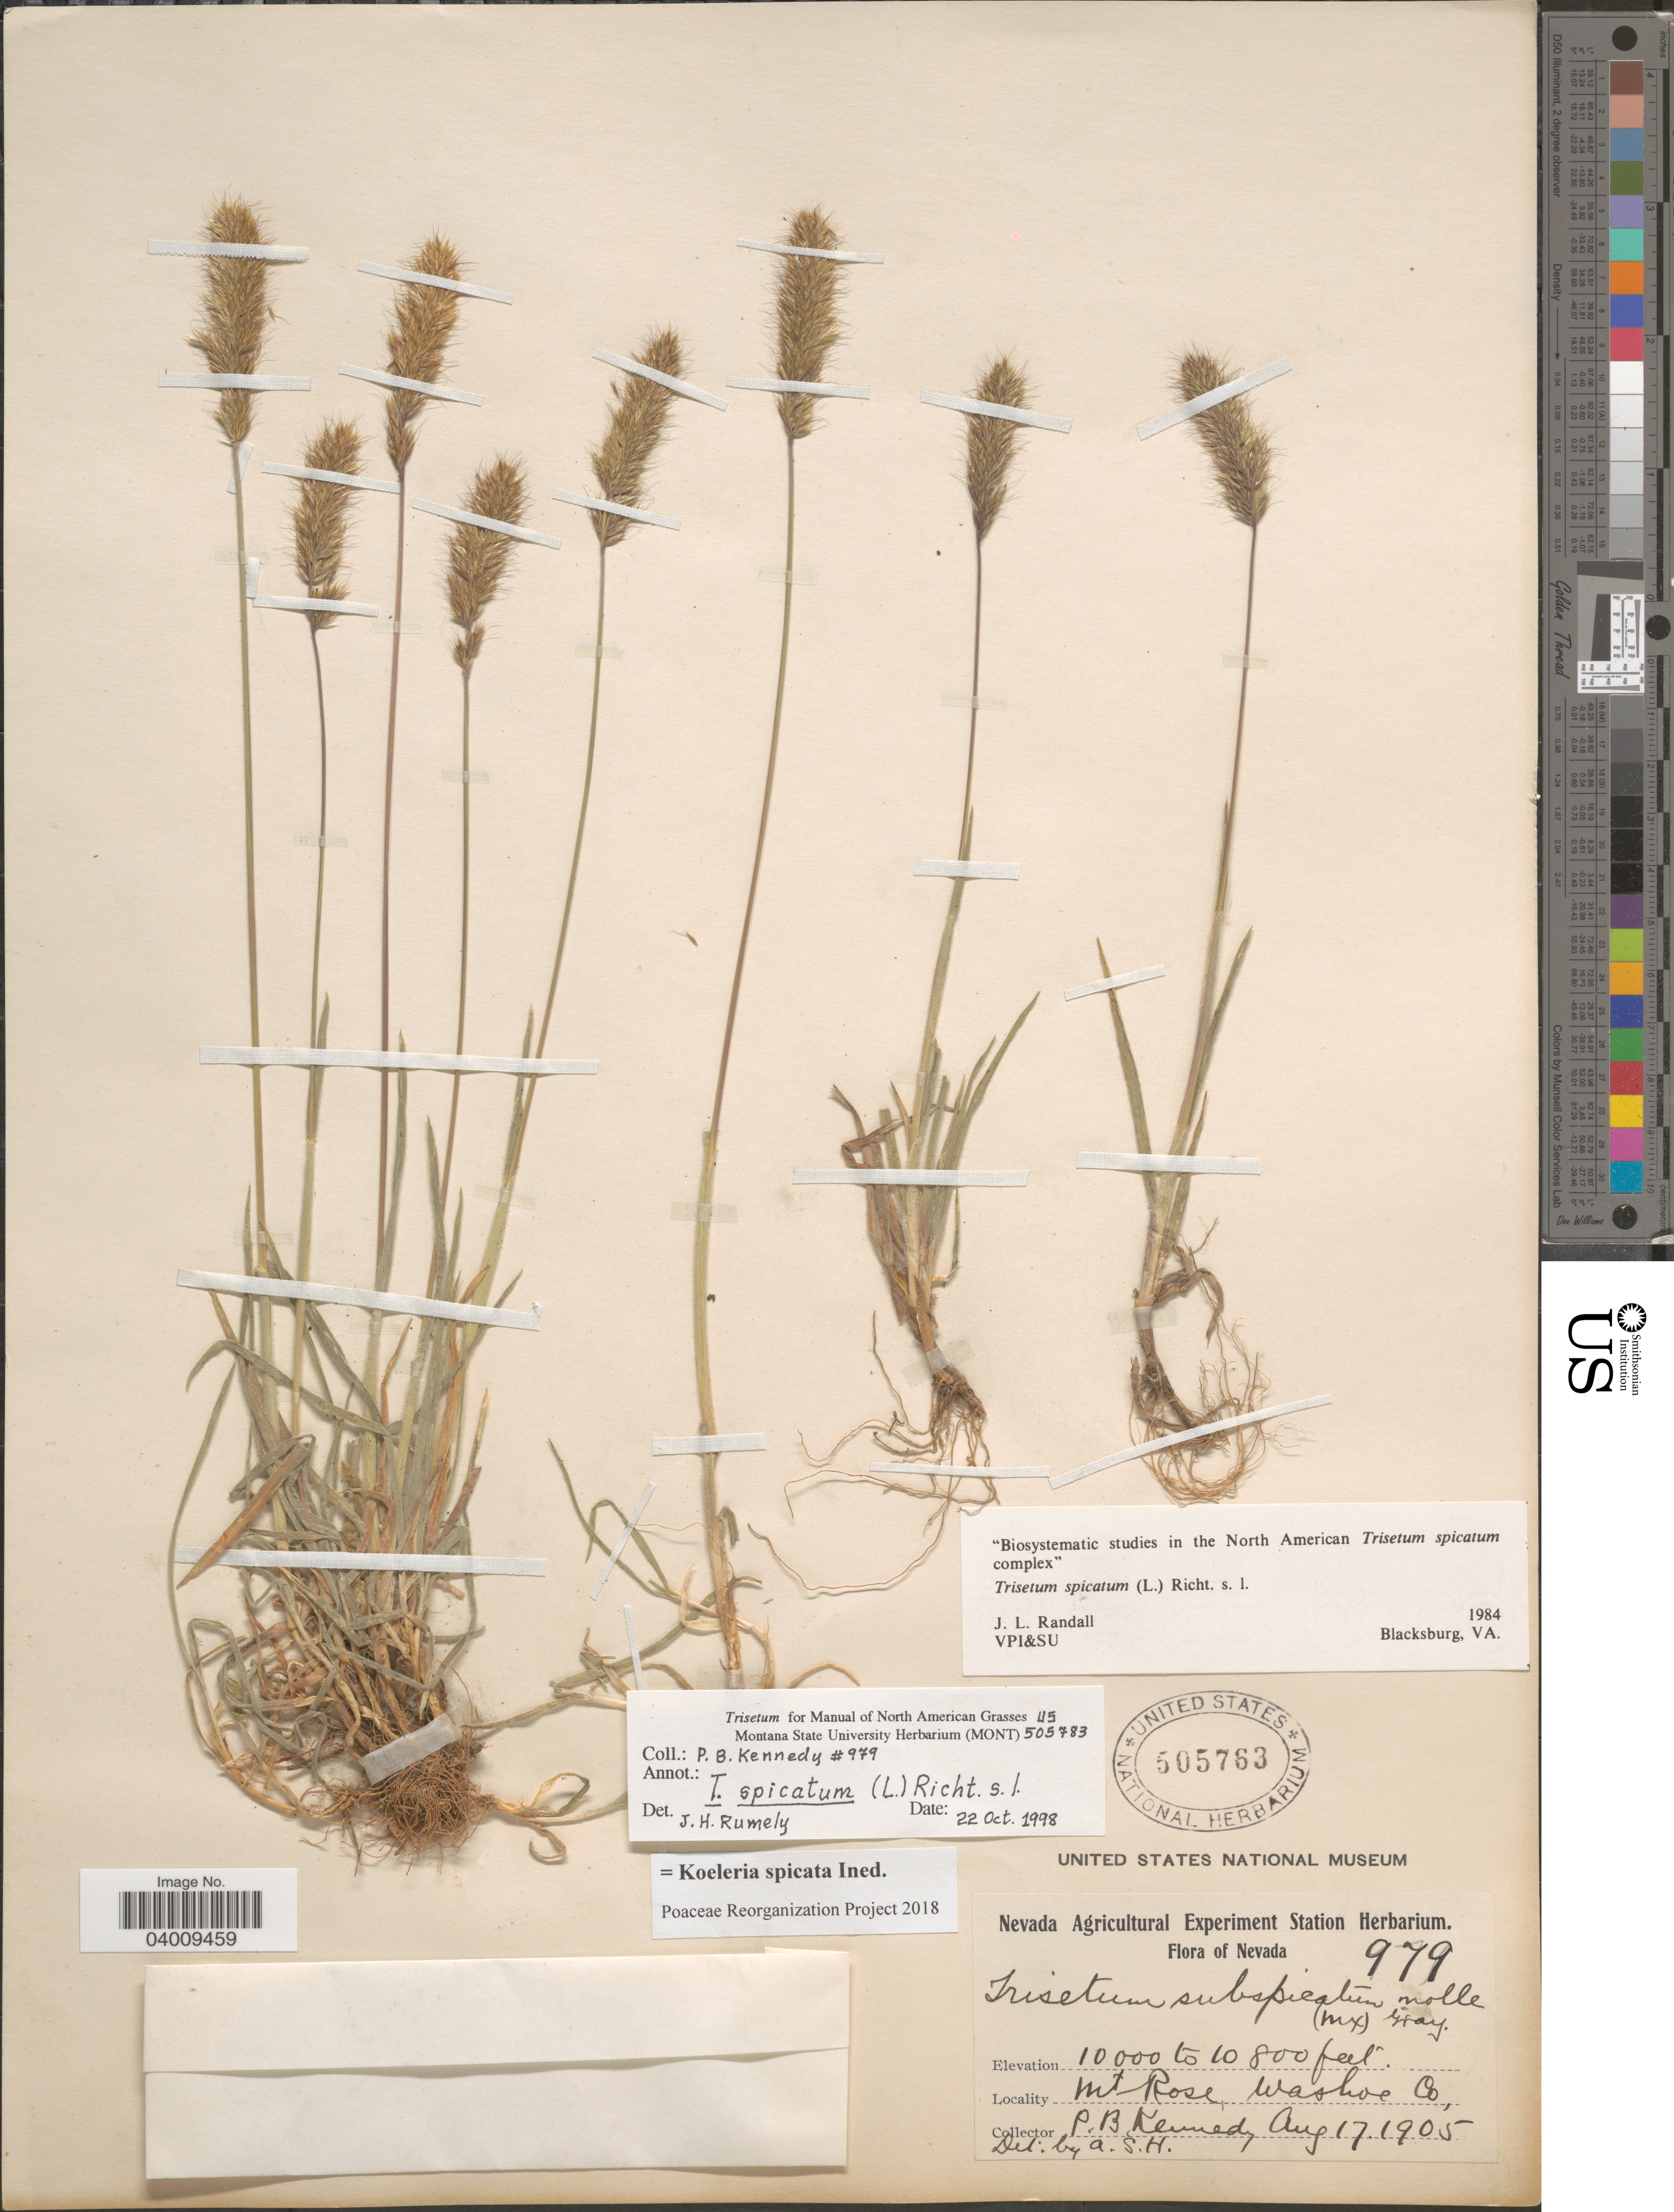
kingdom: Plantae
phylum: Tracheophyta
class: Liliopsida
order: Poales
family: Poaceae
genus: Koeleria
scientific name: Koeleria spicata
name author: (L.) Barberá et al.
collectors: P. B. Kennedy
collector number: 979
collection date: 1905-08-17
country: United States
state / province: Nevada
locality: Mt. Rose, Washoe Co.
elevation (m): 3048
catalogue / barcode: US 505763